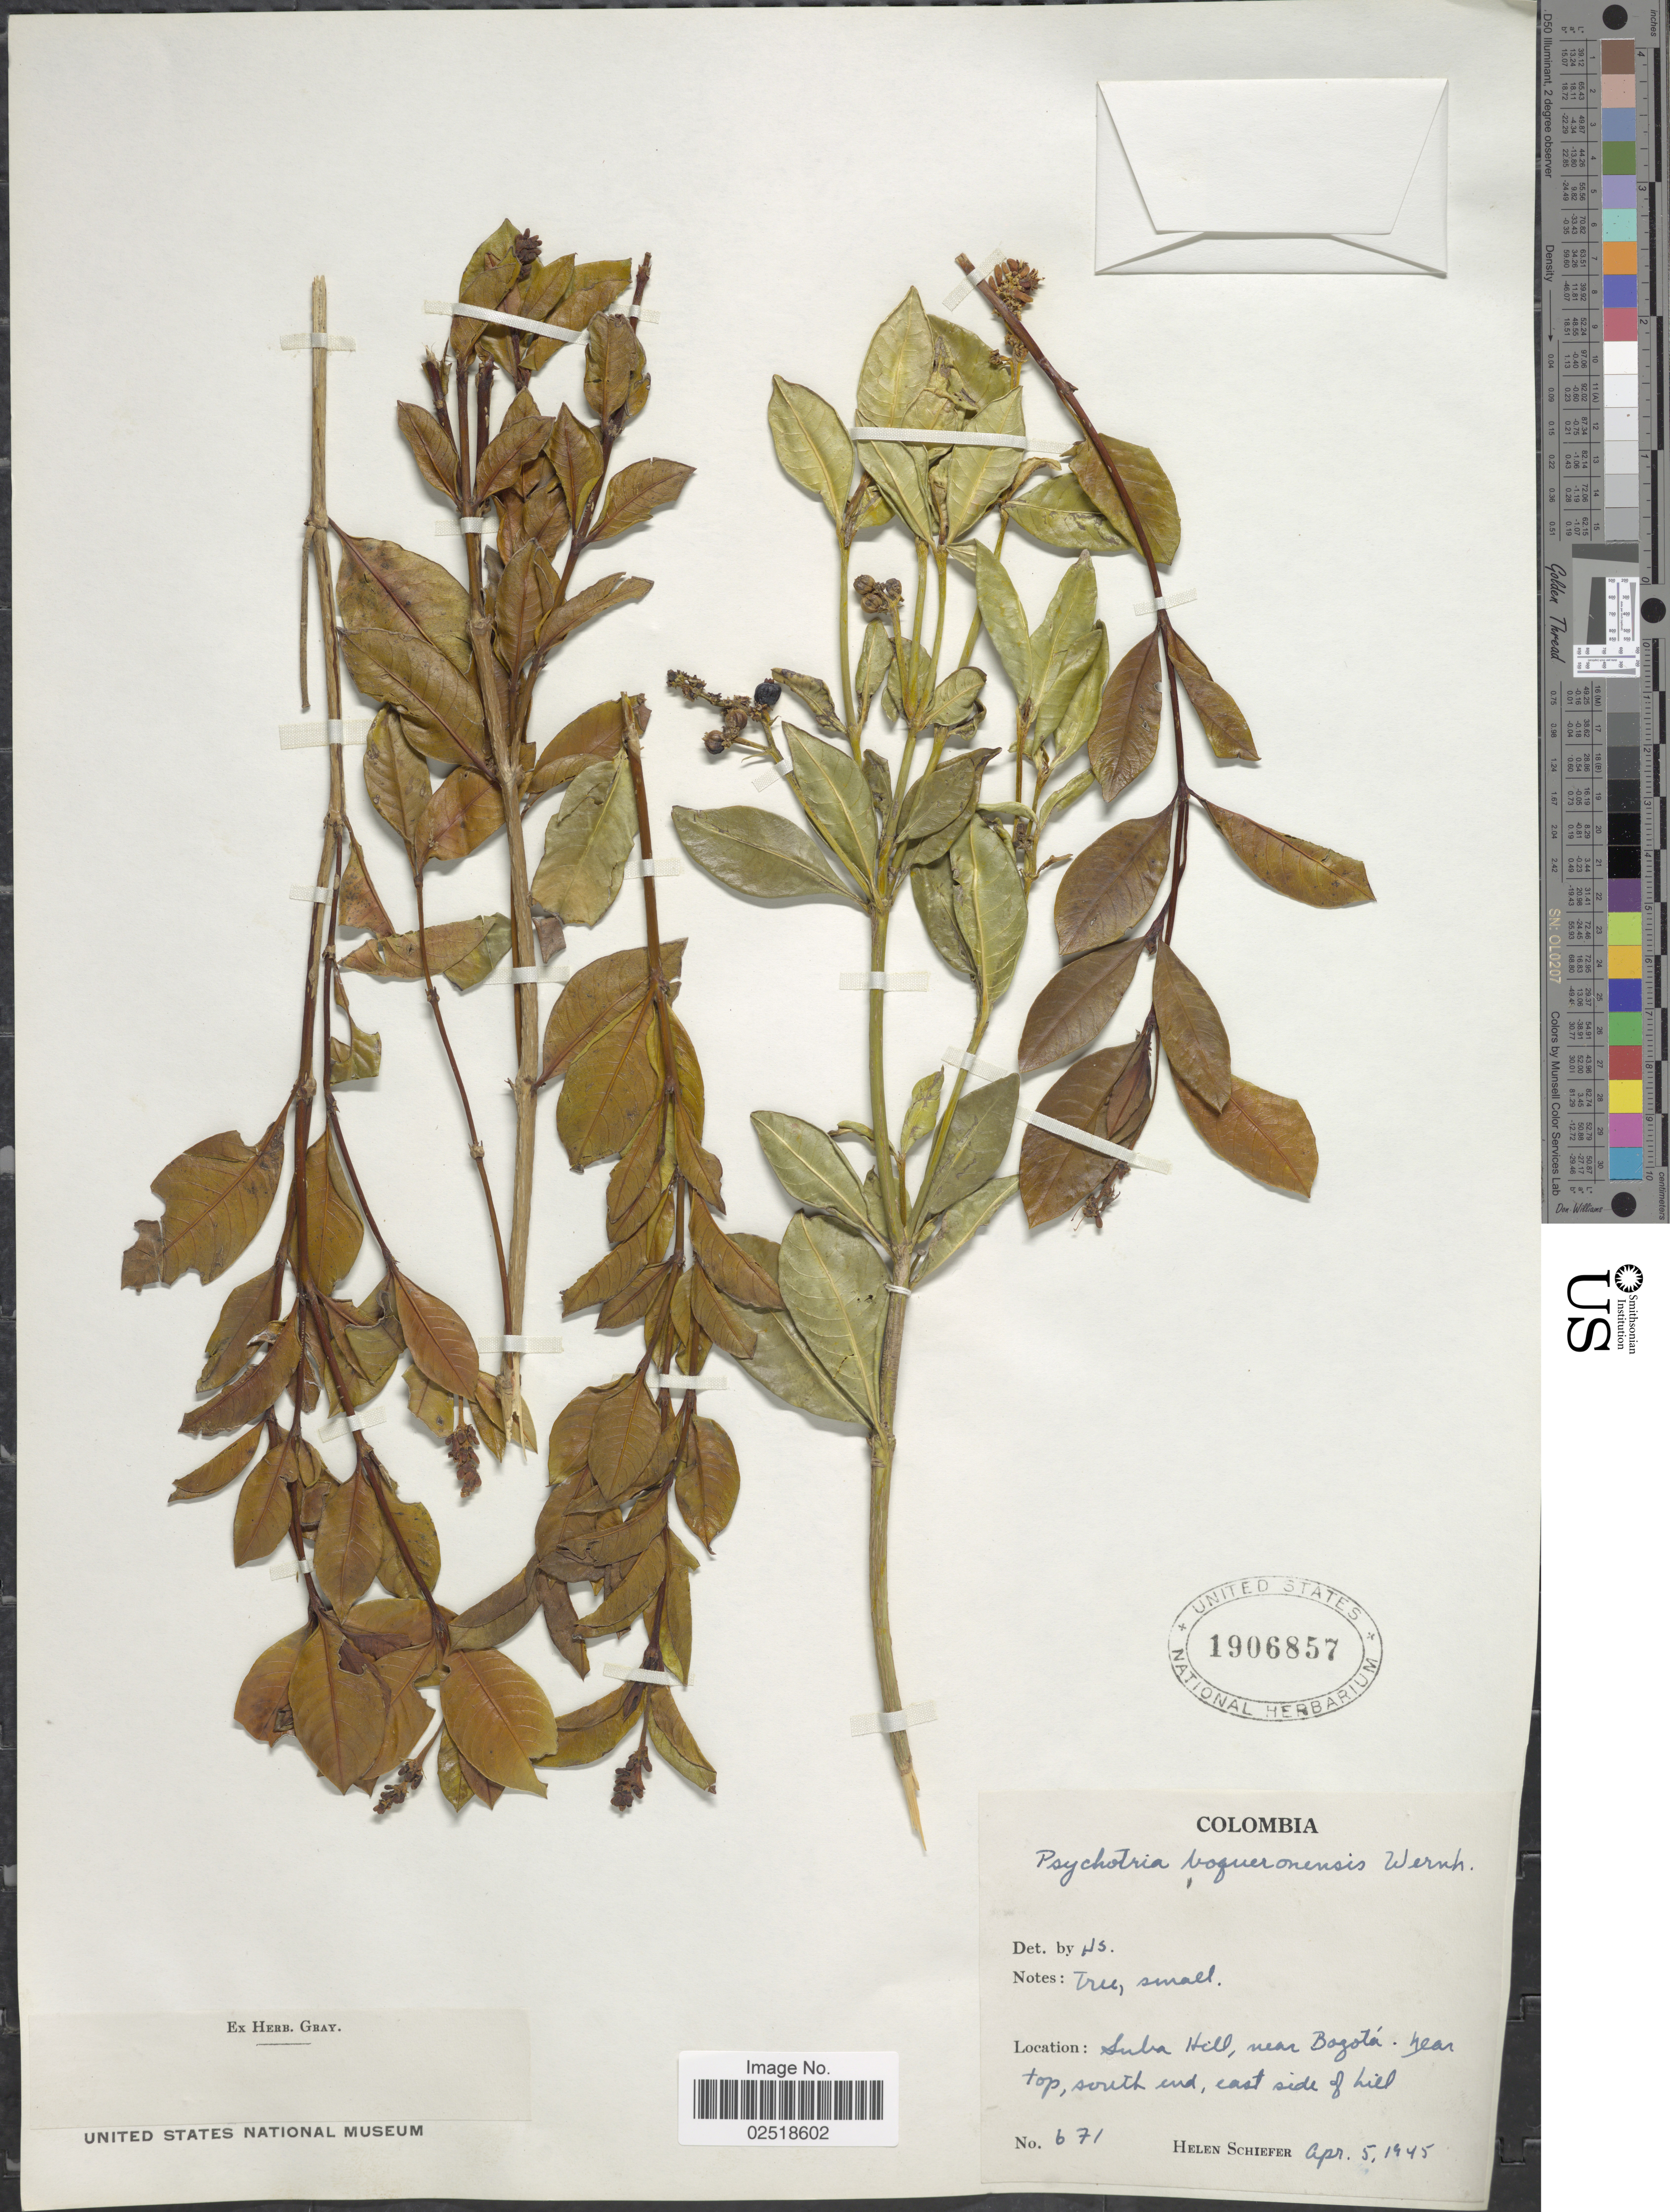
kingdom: Plantae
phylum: Tracheophyta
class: Magnoliopsida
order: Gentianales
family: Rubiaceae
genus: Psychotria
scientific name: Psychotria boqueronensis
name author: Wernham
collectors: H. Schiefer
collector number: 671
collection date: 1945-04-05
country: Colombia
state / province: Bogota D.C.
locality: Suba Hill, near Bogotá. Near top, south end, east side of hill.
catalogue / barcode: US 1906857